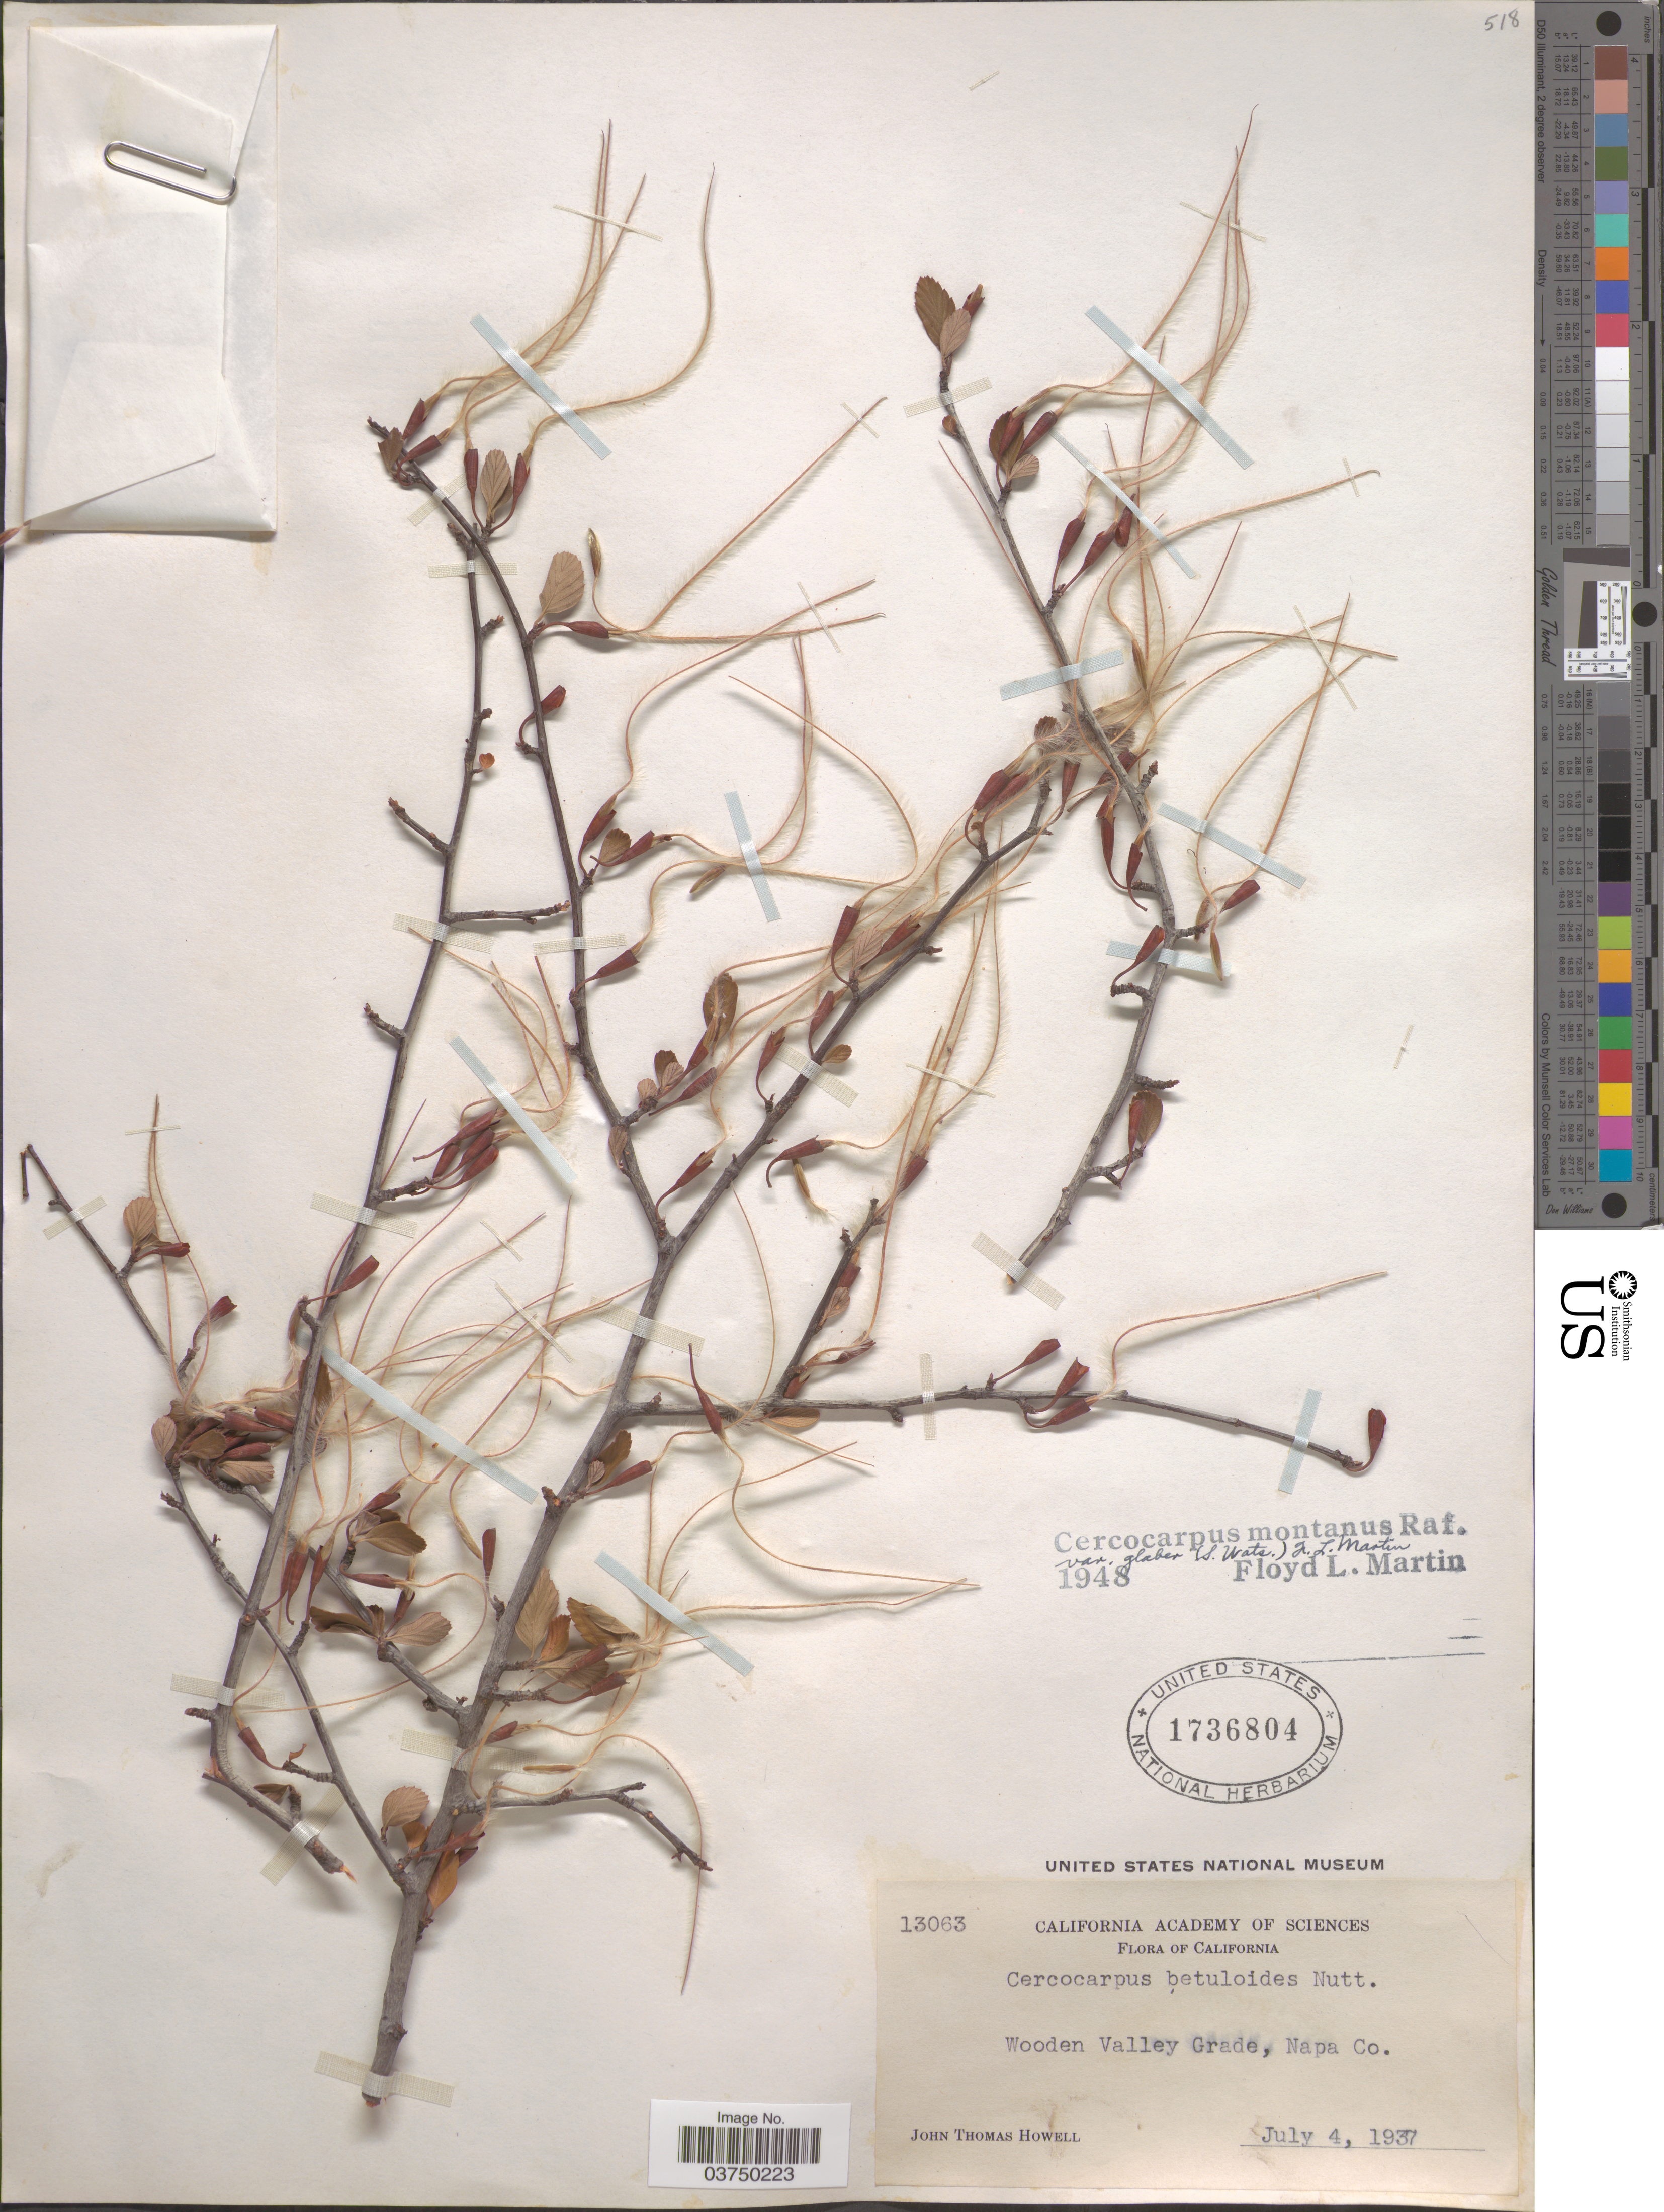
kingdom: Plantae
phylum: Tracheophyta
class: Magnoliopsida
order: Rosales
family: Rosaceae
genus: Cercocarpus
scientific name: Cercocarpus montanus var. glaber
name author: (S. Watson) F.L. Martin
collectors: J. T. Howell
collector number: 13063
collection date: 1937-07-04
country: United States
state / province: California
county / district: Napa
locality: Wooden Valley Grade, Napa Co.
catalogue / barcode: US 1736804